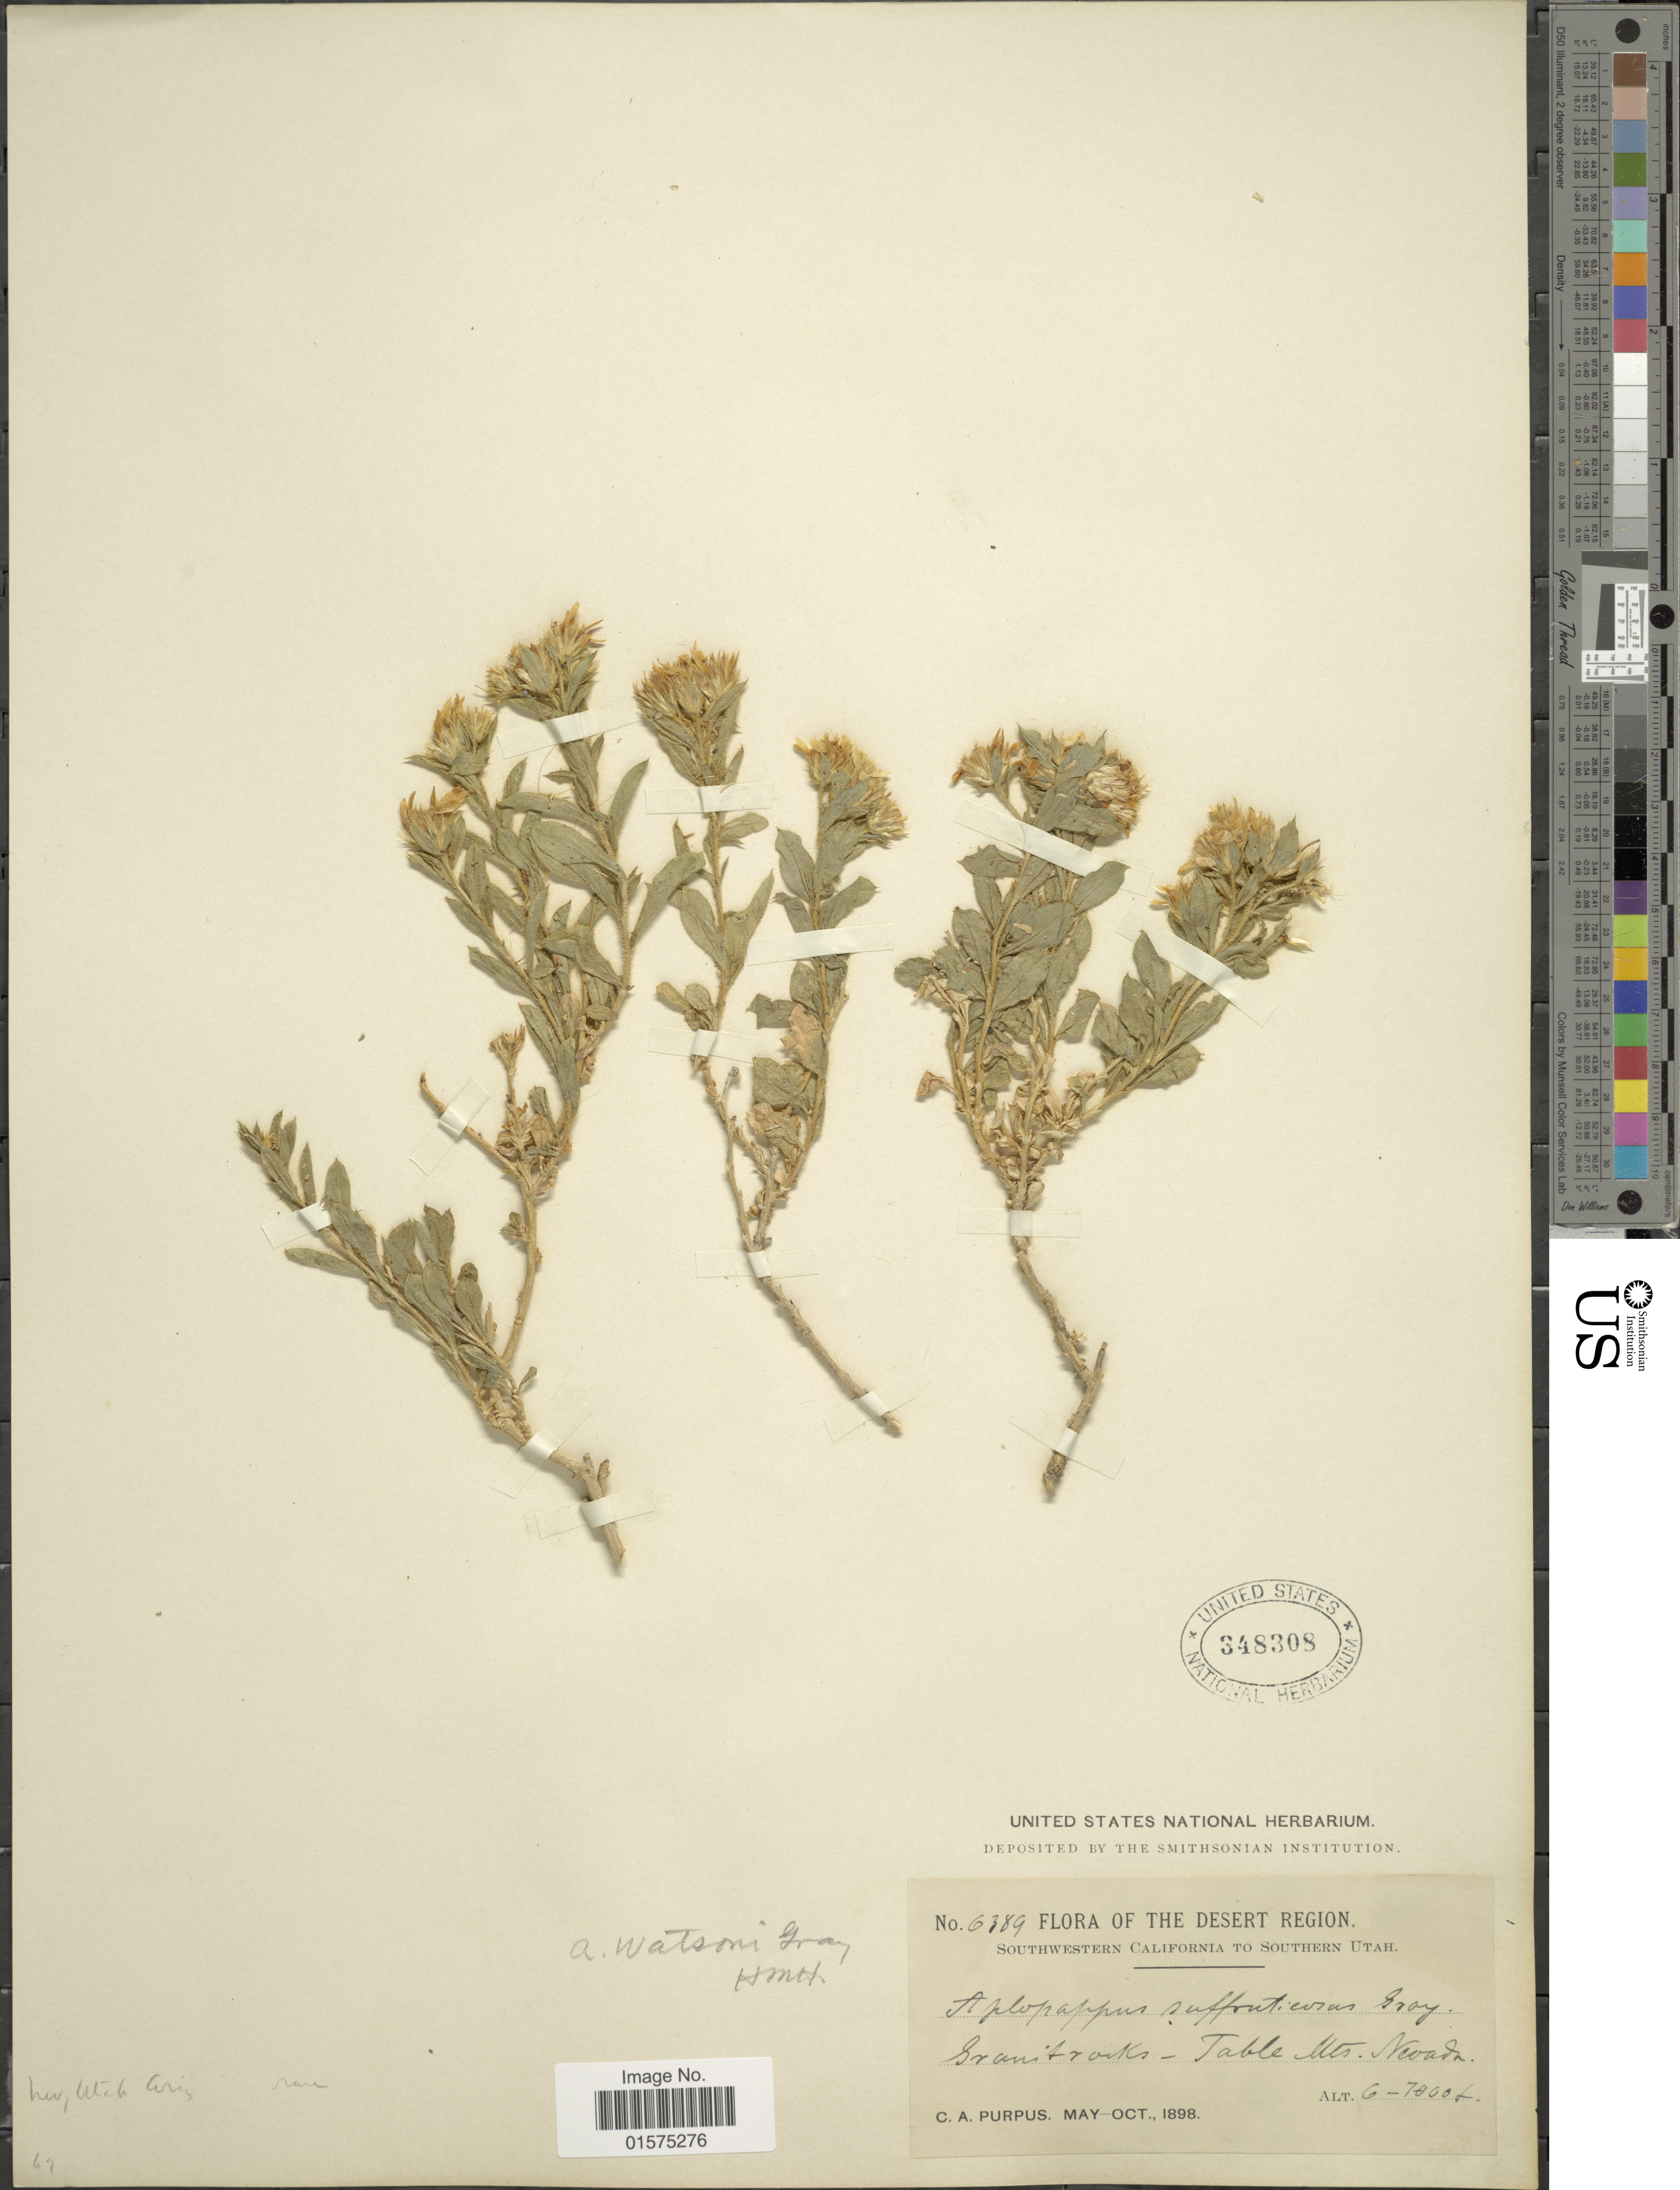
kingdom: Plantae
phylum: Tracheophyta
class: Magnoliopsida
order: Asterales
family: Asteraceae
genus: Ericameria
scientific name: Ericameria watsonii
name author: (A. Gray) G.L. Nesom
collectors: C. A. Purpus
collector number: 6389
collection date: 1898-05/1898-10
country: United States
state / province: Nevada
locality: Desert Region. Table Mts.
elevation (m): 1829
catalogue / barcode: US 348308